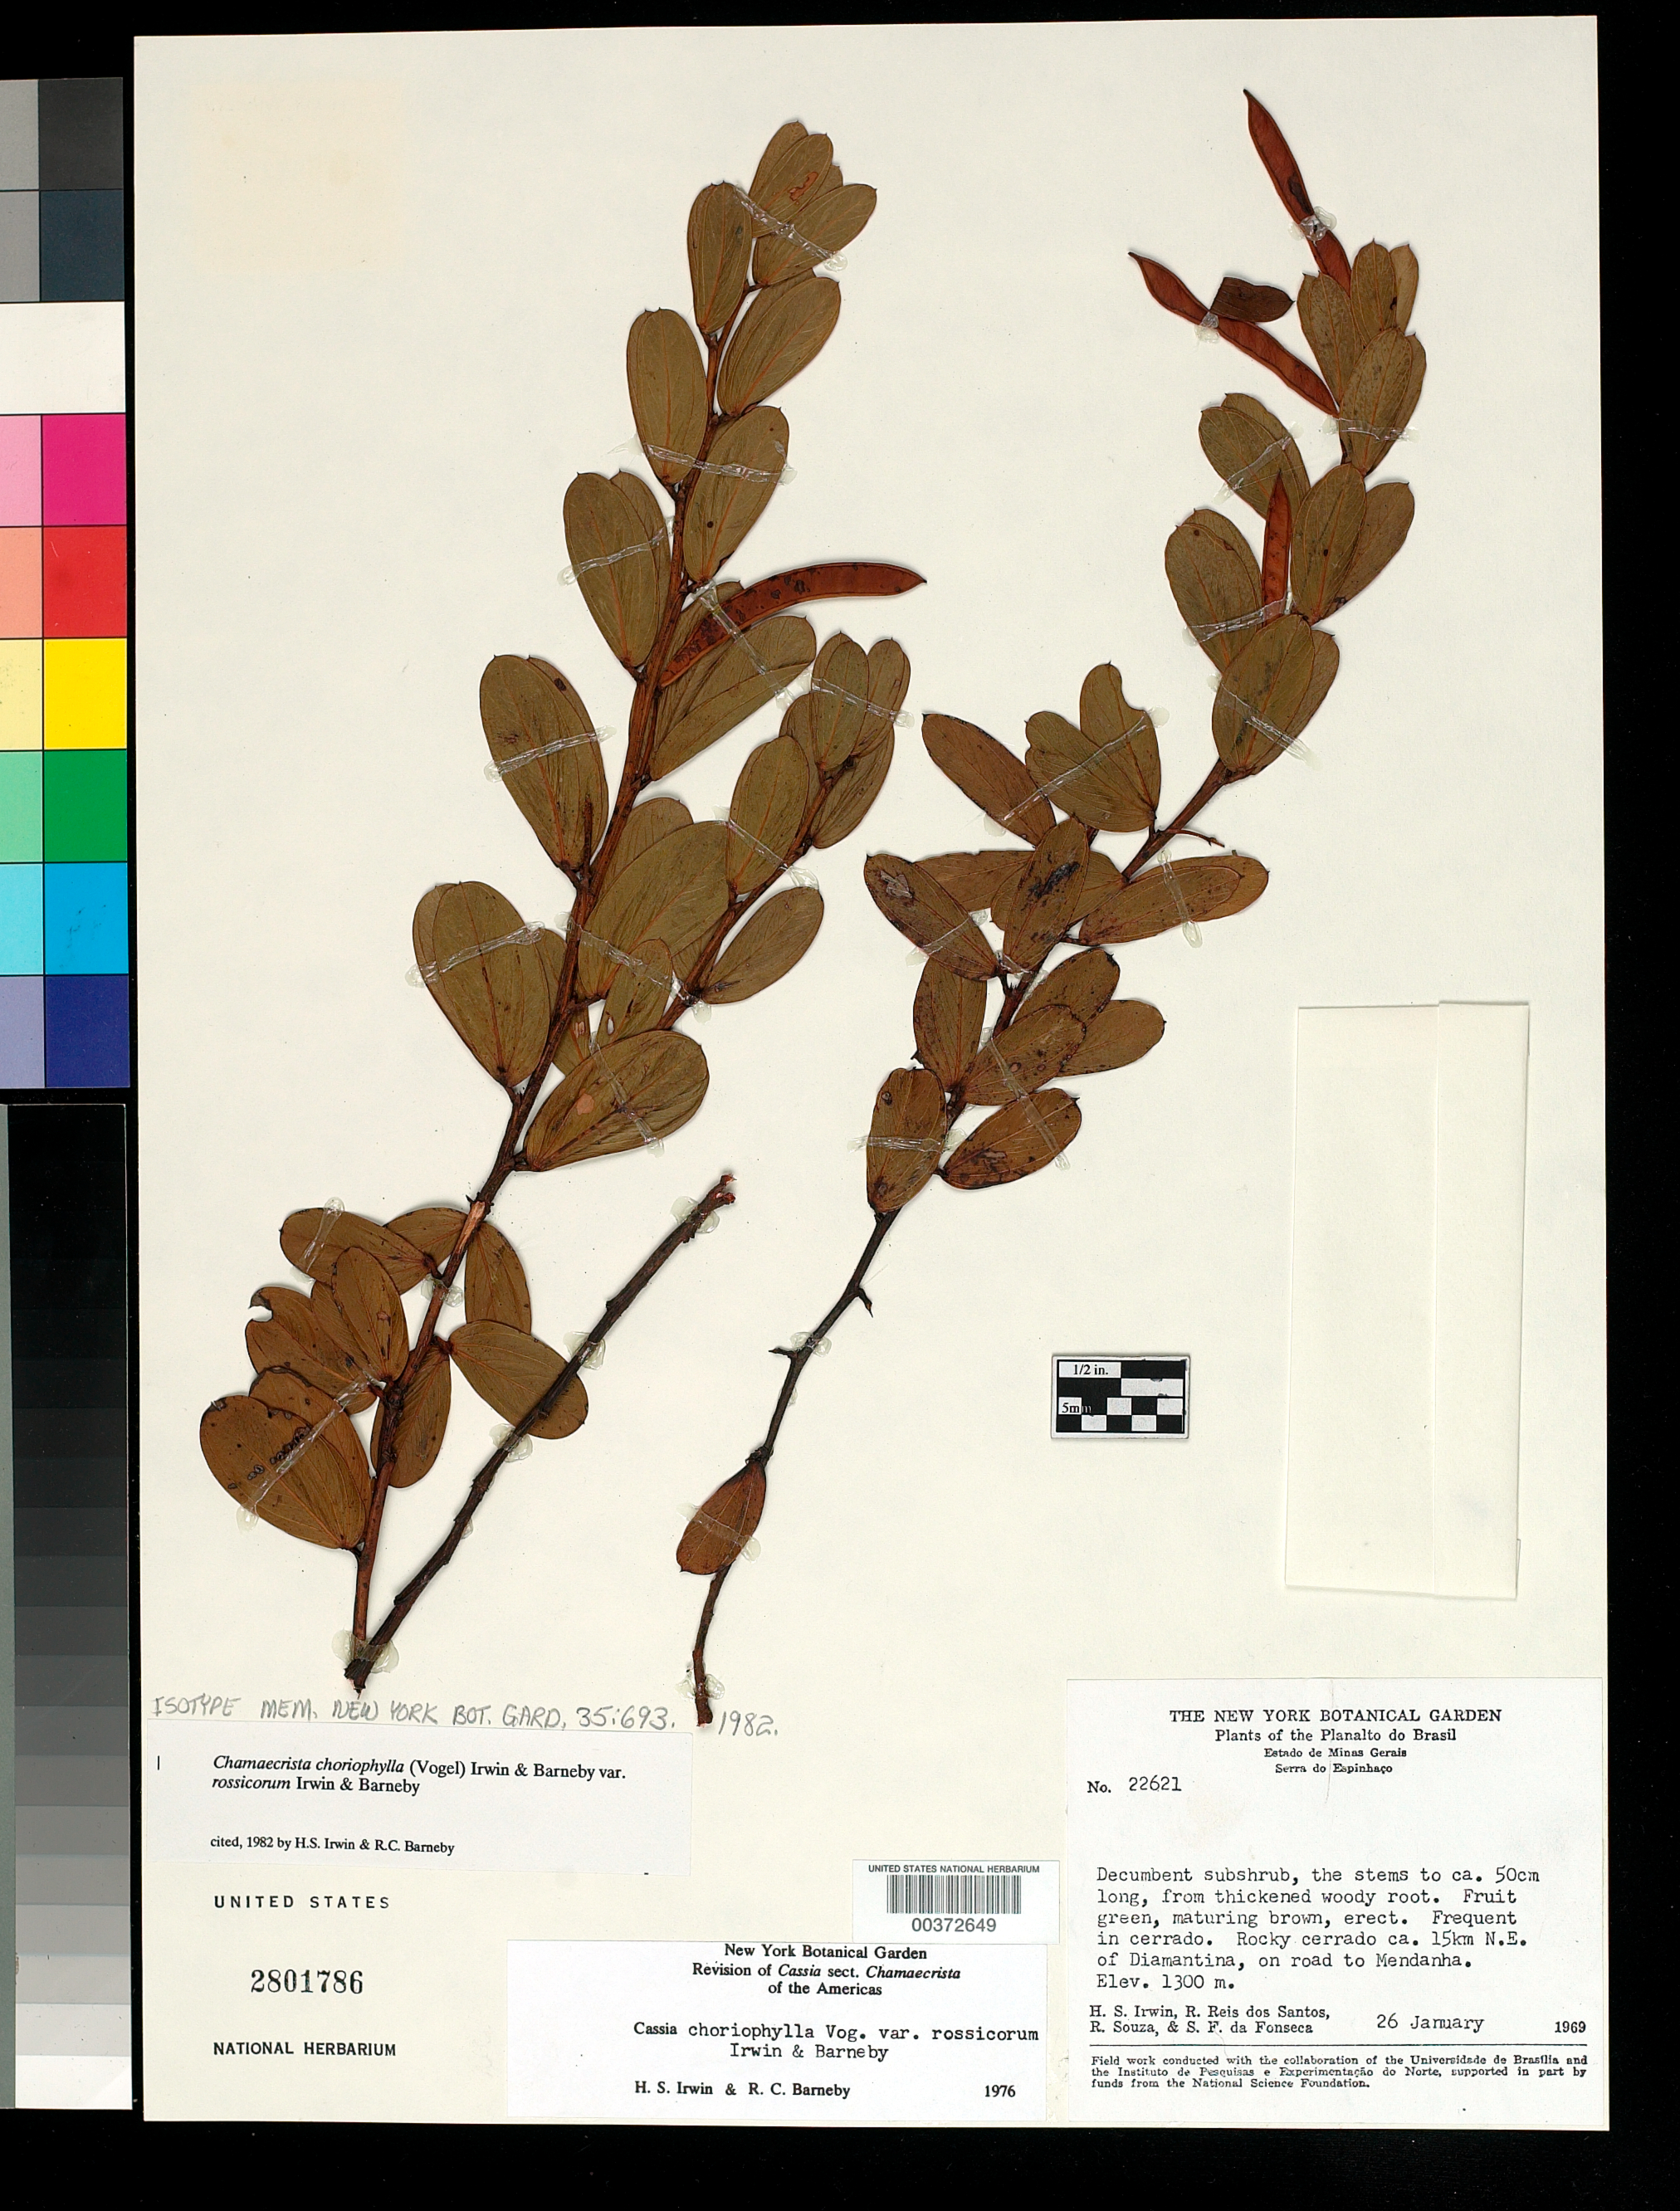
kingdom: Plantae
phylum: Tracheophyta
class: Magnoliopsida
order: Fabales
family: Fabaceae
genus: Chamaecrista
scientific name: Chamaecrista choriophylla var. rossicorum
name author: H.S. Irwin & Barneby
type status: Isotype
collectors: H. Irwin, R. G. P. Santos, R. Souza & S. F. Fonsêca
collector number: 22621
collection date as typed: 26 Jan 1969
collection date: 1969-01-26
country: Brazil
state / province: Minas Gerais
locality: Ca 15 km NE of Diamantina, on road to Mendanha.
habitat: Rocky cerrado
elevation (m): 1300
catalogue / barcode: US 2801786